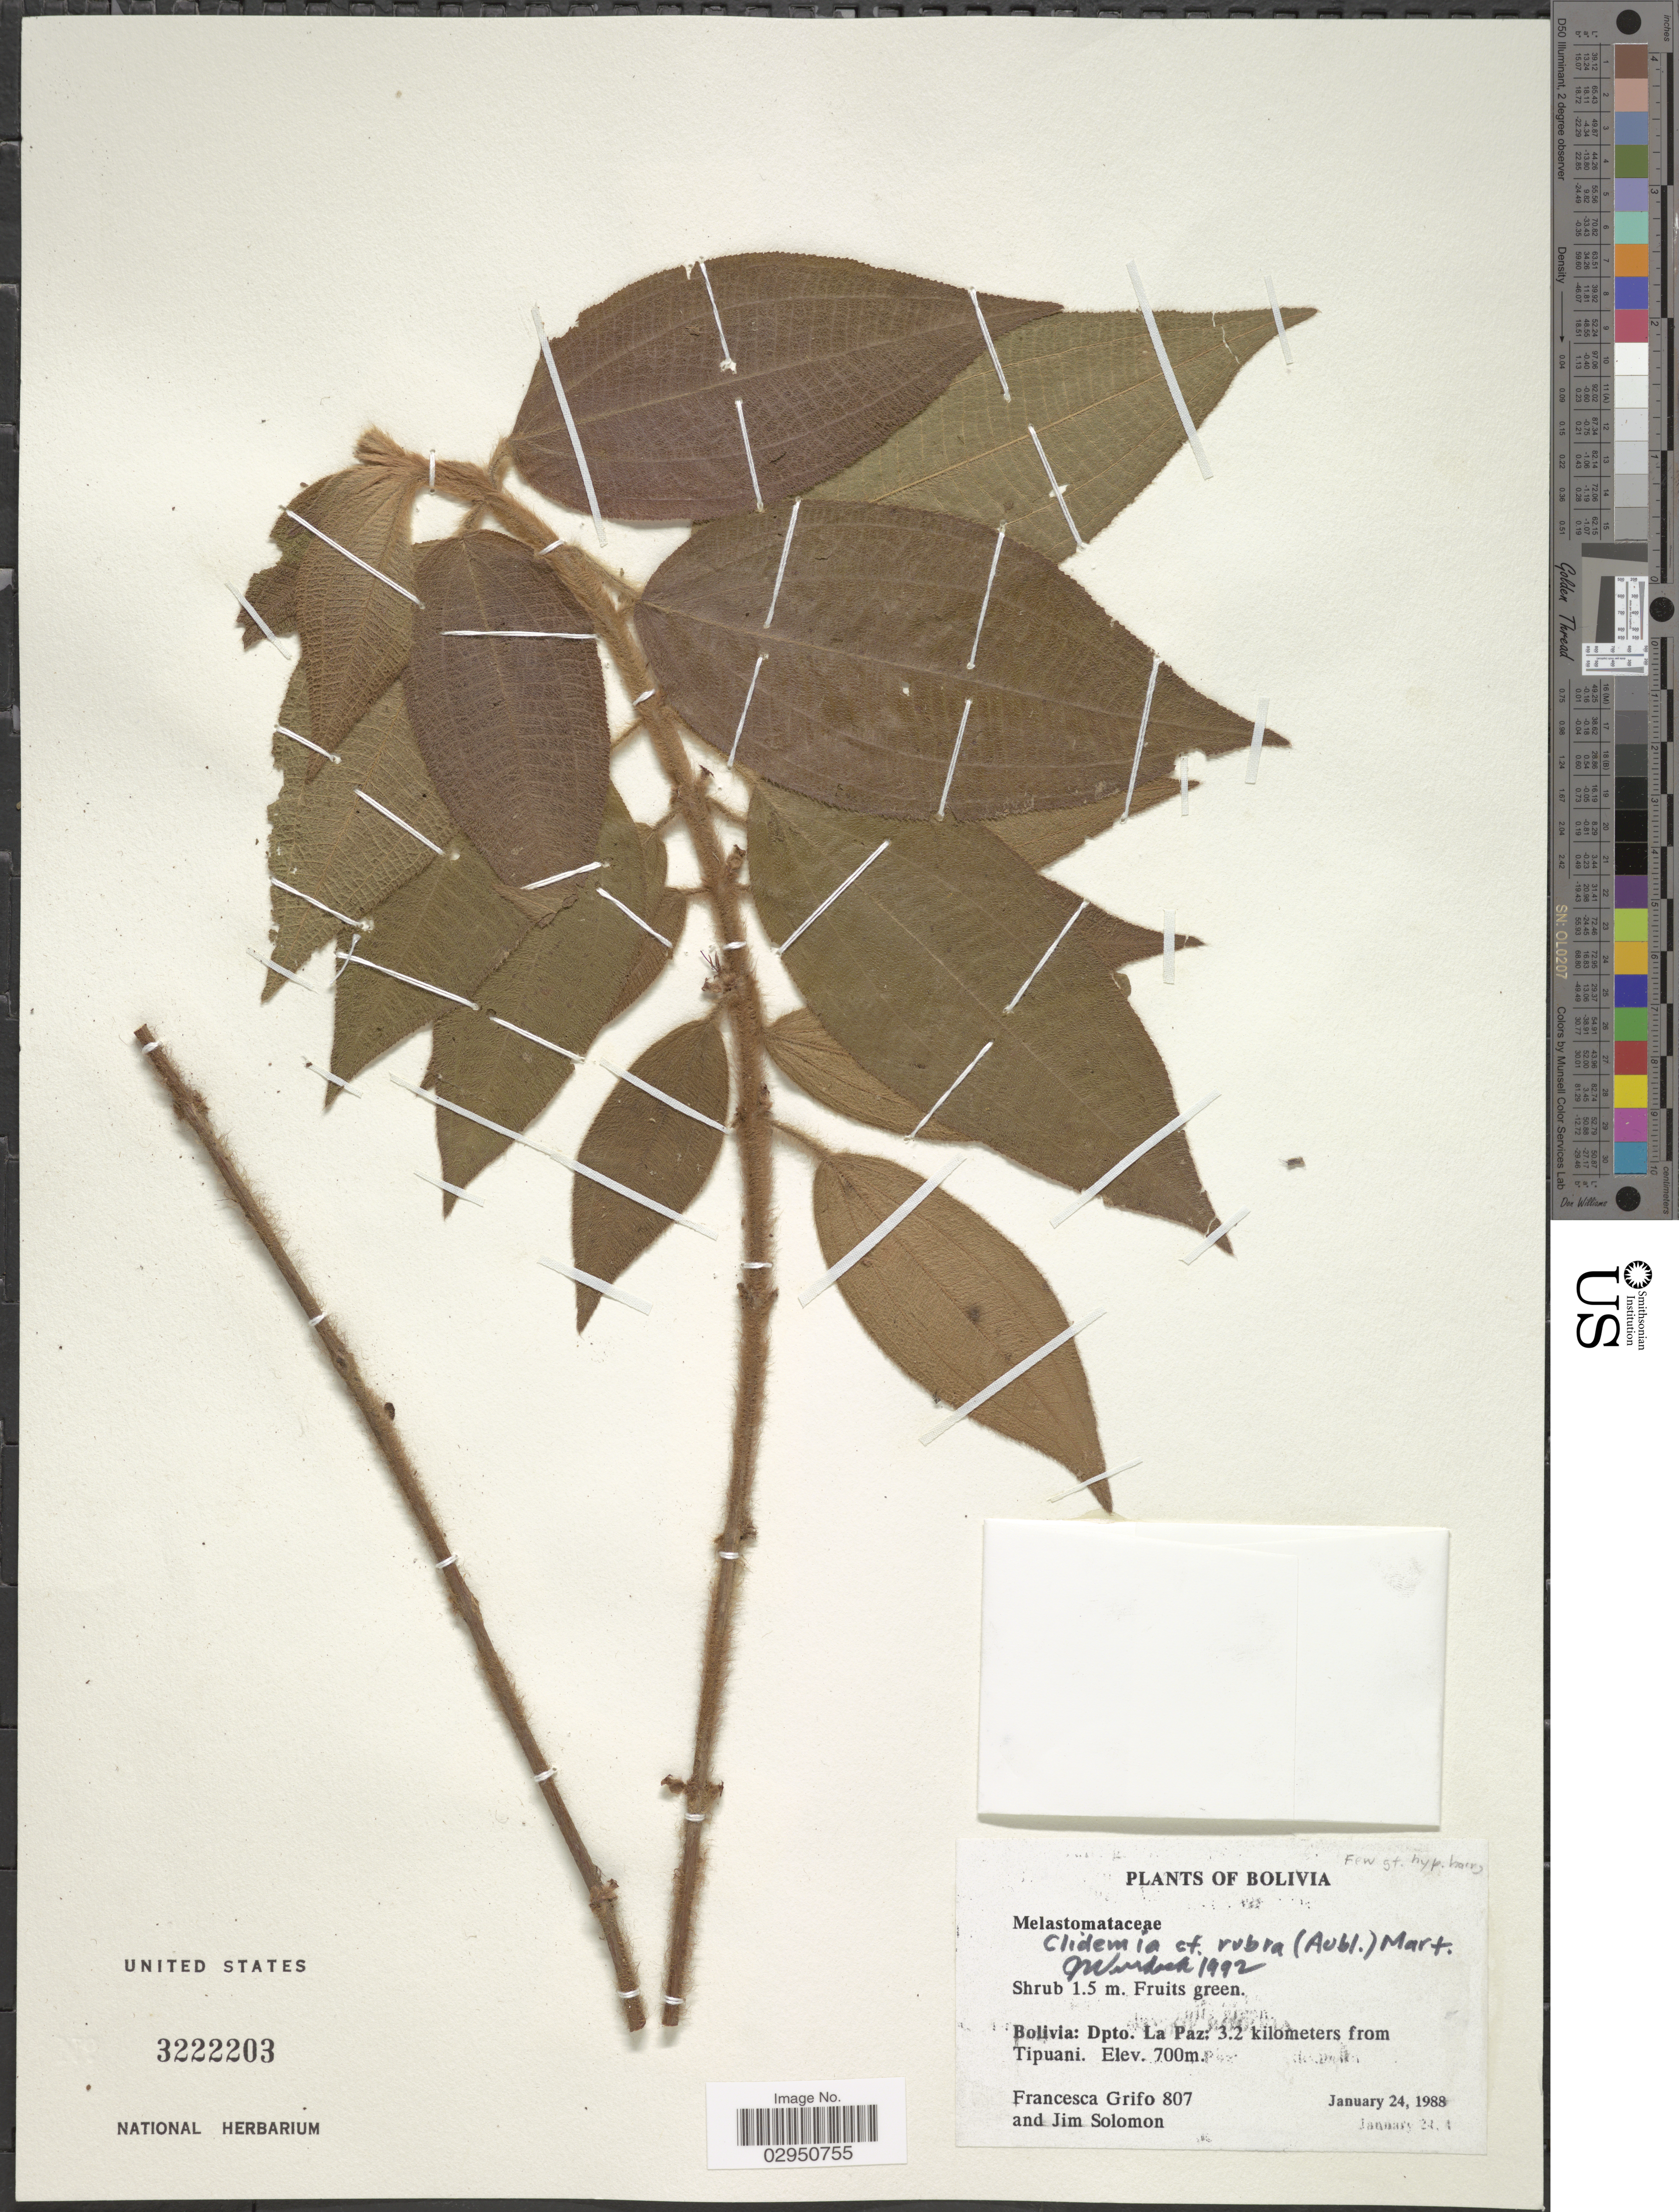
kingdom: Plantae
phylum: Tracheophyta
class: Magnoliopsida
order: Myrtales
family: Melastomataceae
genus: Clidemia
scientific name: Clidemia rubra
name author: (Aubl.) Mart.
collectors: F. Grifo & J. Solomon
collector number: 807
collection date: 1988-01-24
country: Bolivia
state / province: La Paz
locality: Dpto. La Paz: 3.2 kilometers from Tipuani.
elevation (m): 700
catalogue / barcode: US 3222203